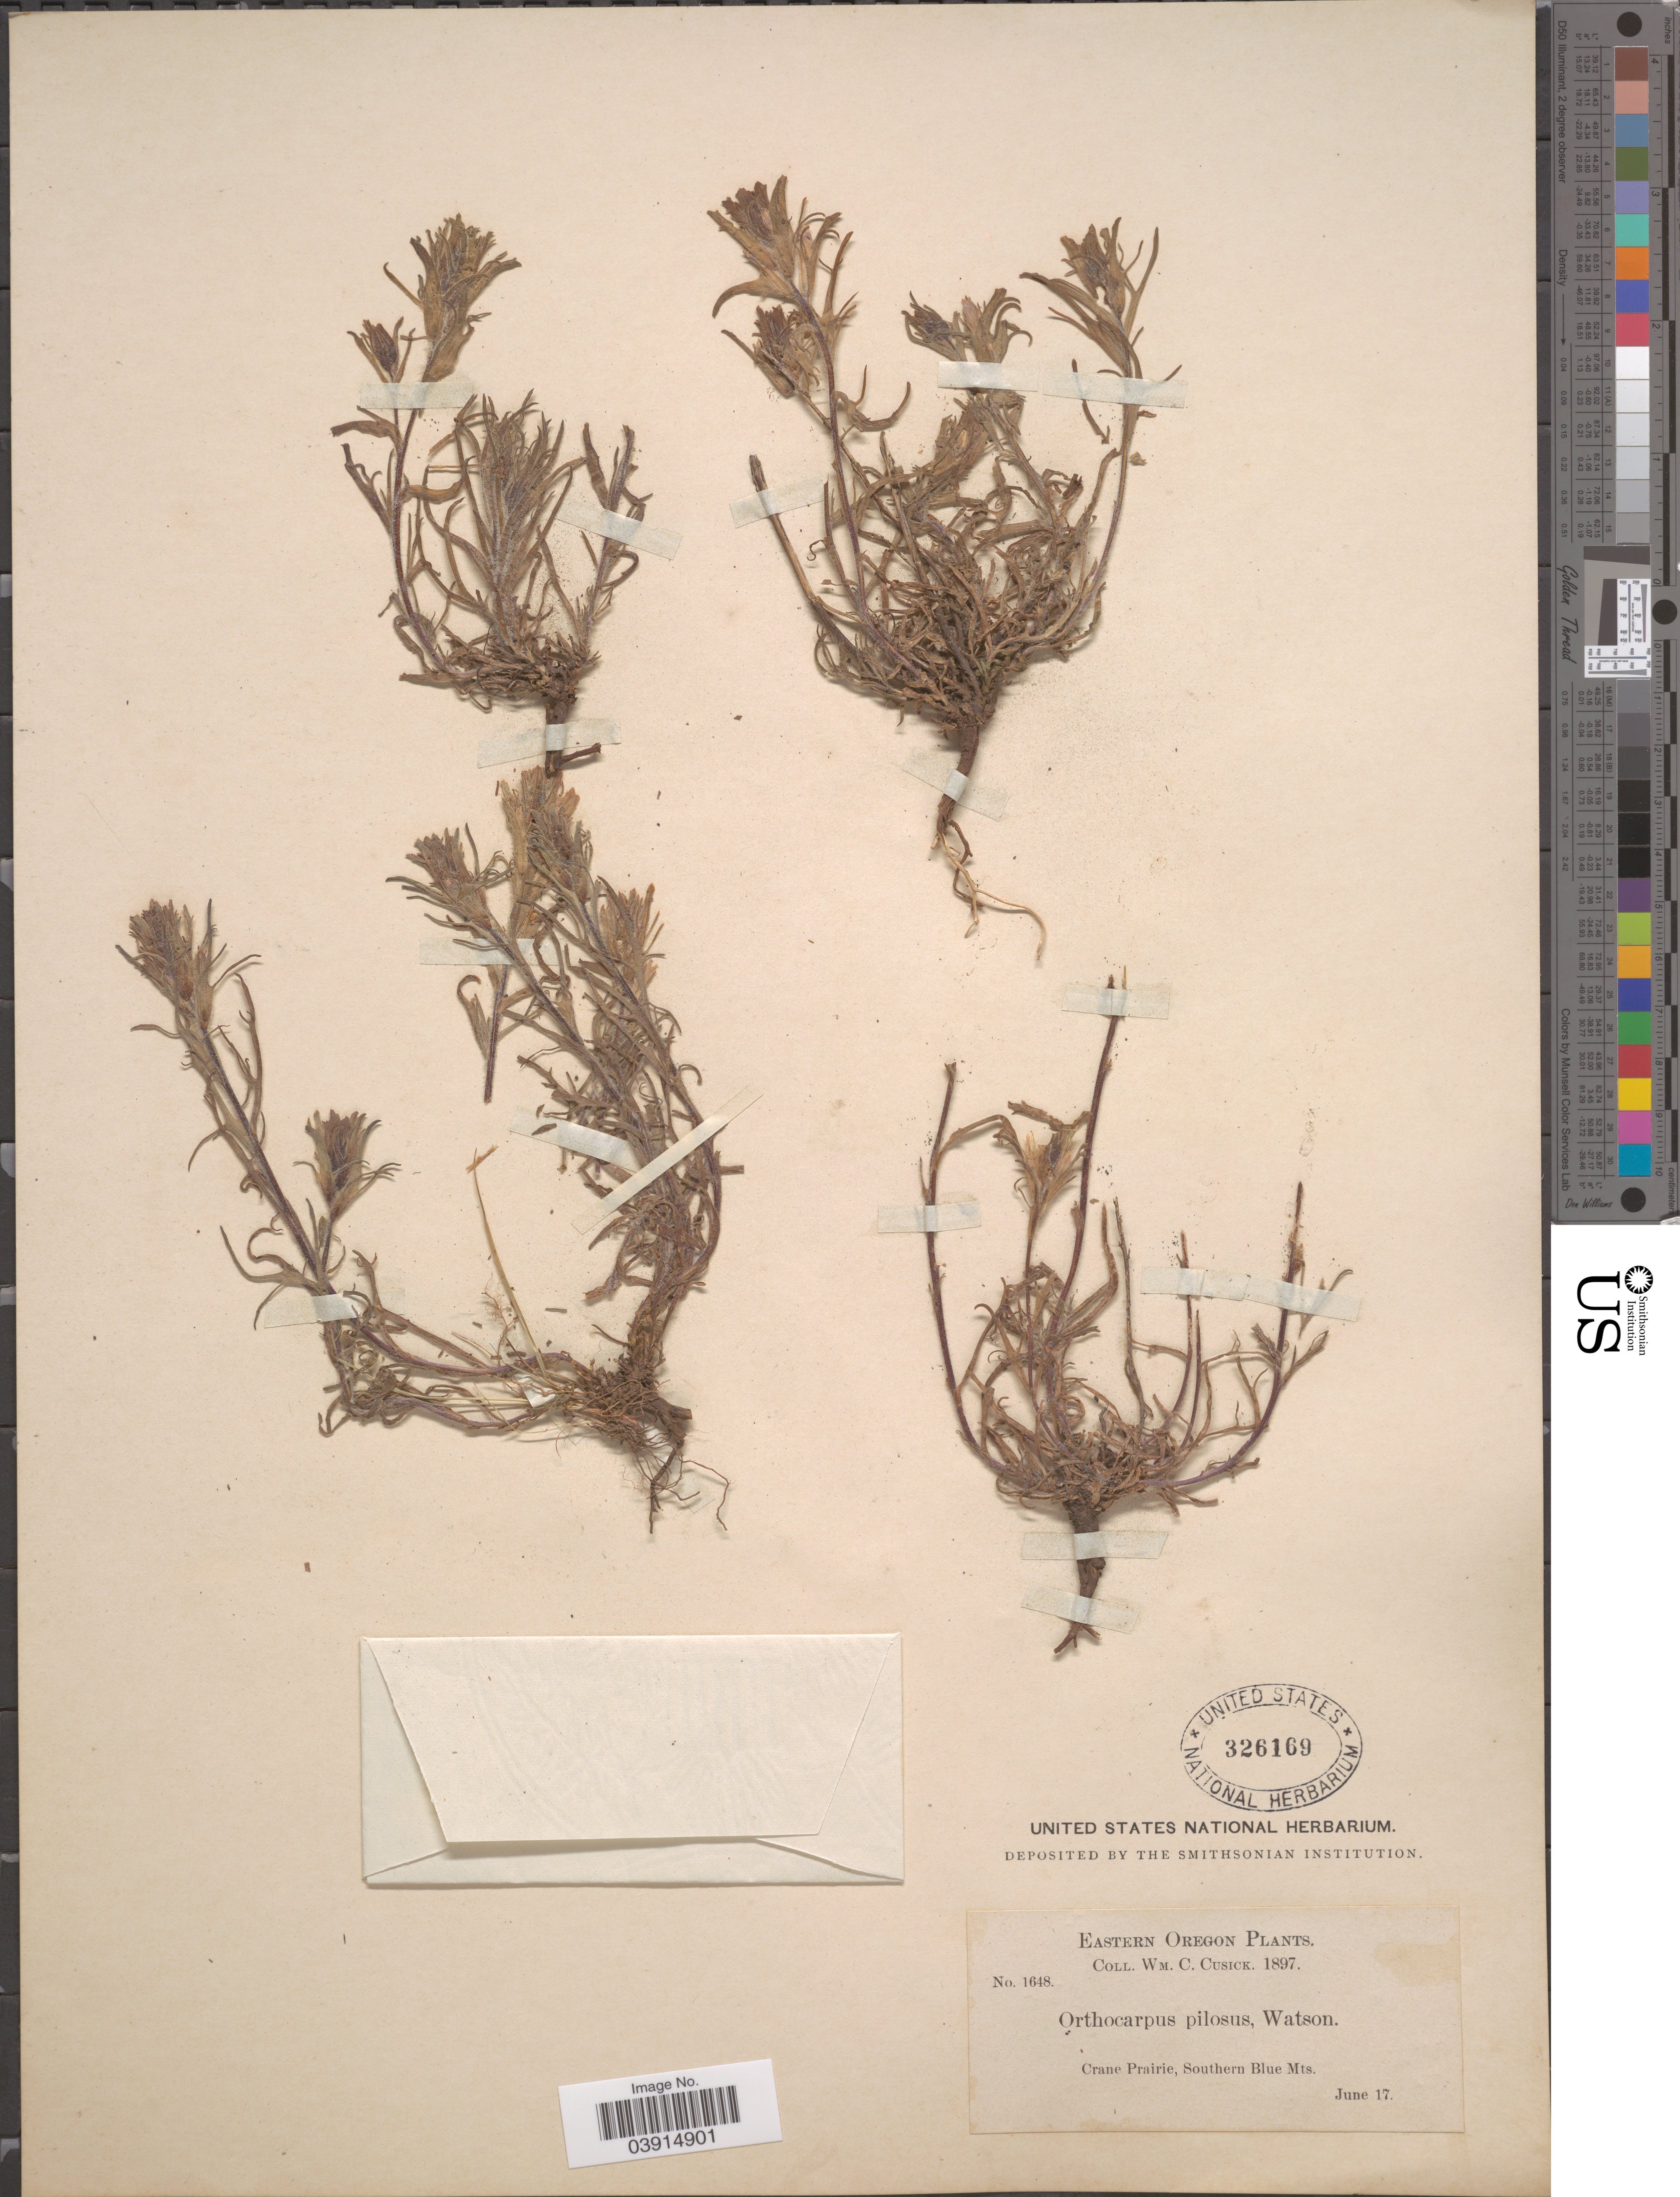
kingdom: Plantae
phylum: Tracheophyta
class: Magnoliopsida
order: Lamiales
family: Orobanchaceae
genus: Castilleja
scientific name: Castilleja sp.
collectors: W. C. Cusick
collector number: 1648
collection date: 1897-06-17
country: United States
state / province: Oregon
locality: Eastern Oregon. Crane Prairie, Southern Blue Mts.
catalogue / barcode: US 326169